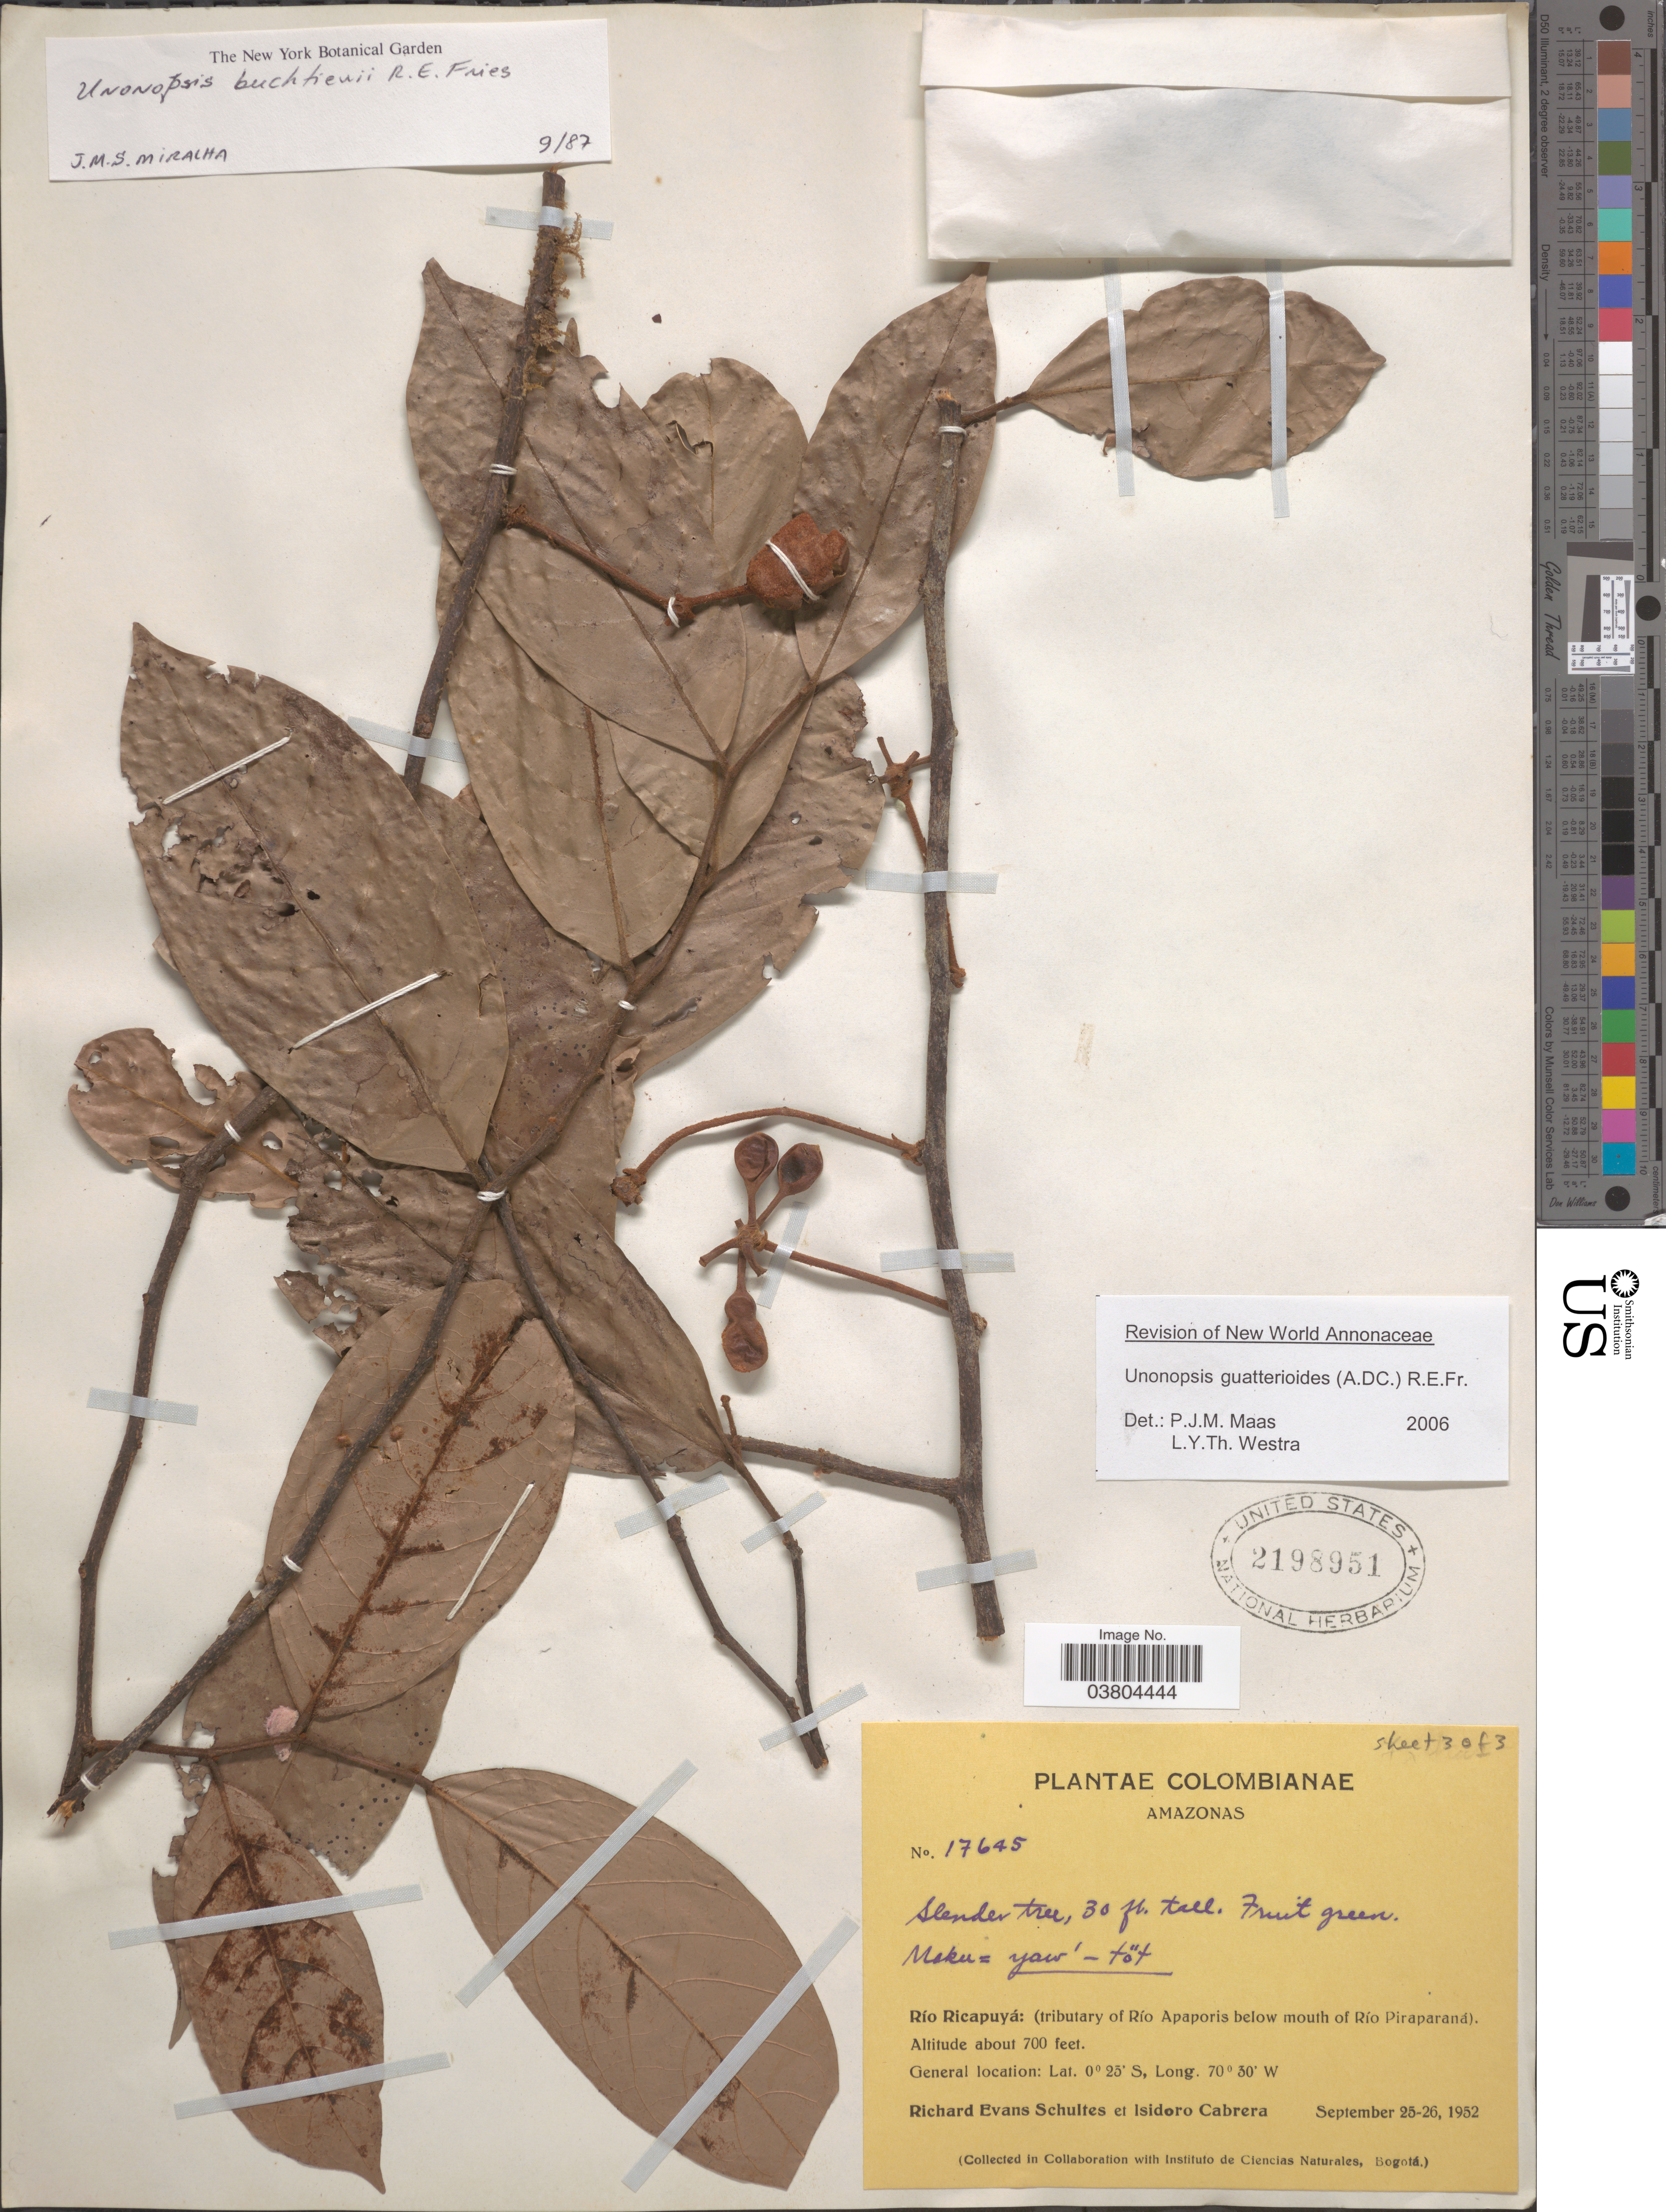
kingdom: Plantae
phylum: Tracheophyta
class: Magnoliopsida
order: Magnoliales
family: Annonaceae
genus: Unonopsis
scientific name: Unonopsis guatterioides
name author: (A. DC.) R.E. Fr.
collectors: R. E. Schultes & I. Cabrera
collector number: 17645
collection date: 1952-09-25/1952-09-26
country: Colombia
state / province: Amazônas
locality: Río Ricapuyá: (tributary of Río Apaporis below mouth of Río Piraparaná).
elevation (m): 213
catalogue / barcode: US 2198951